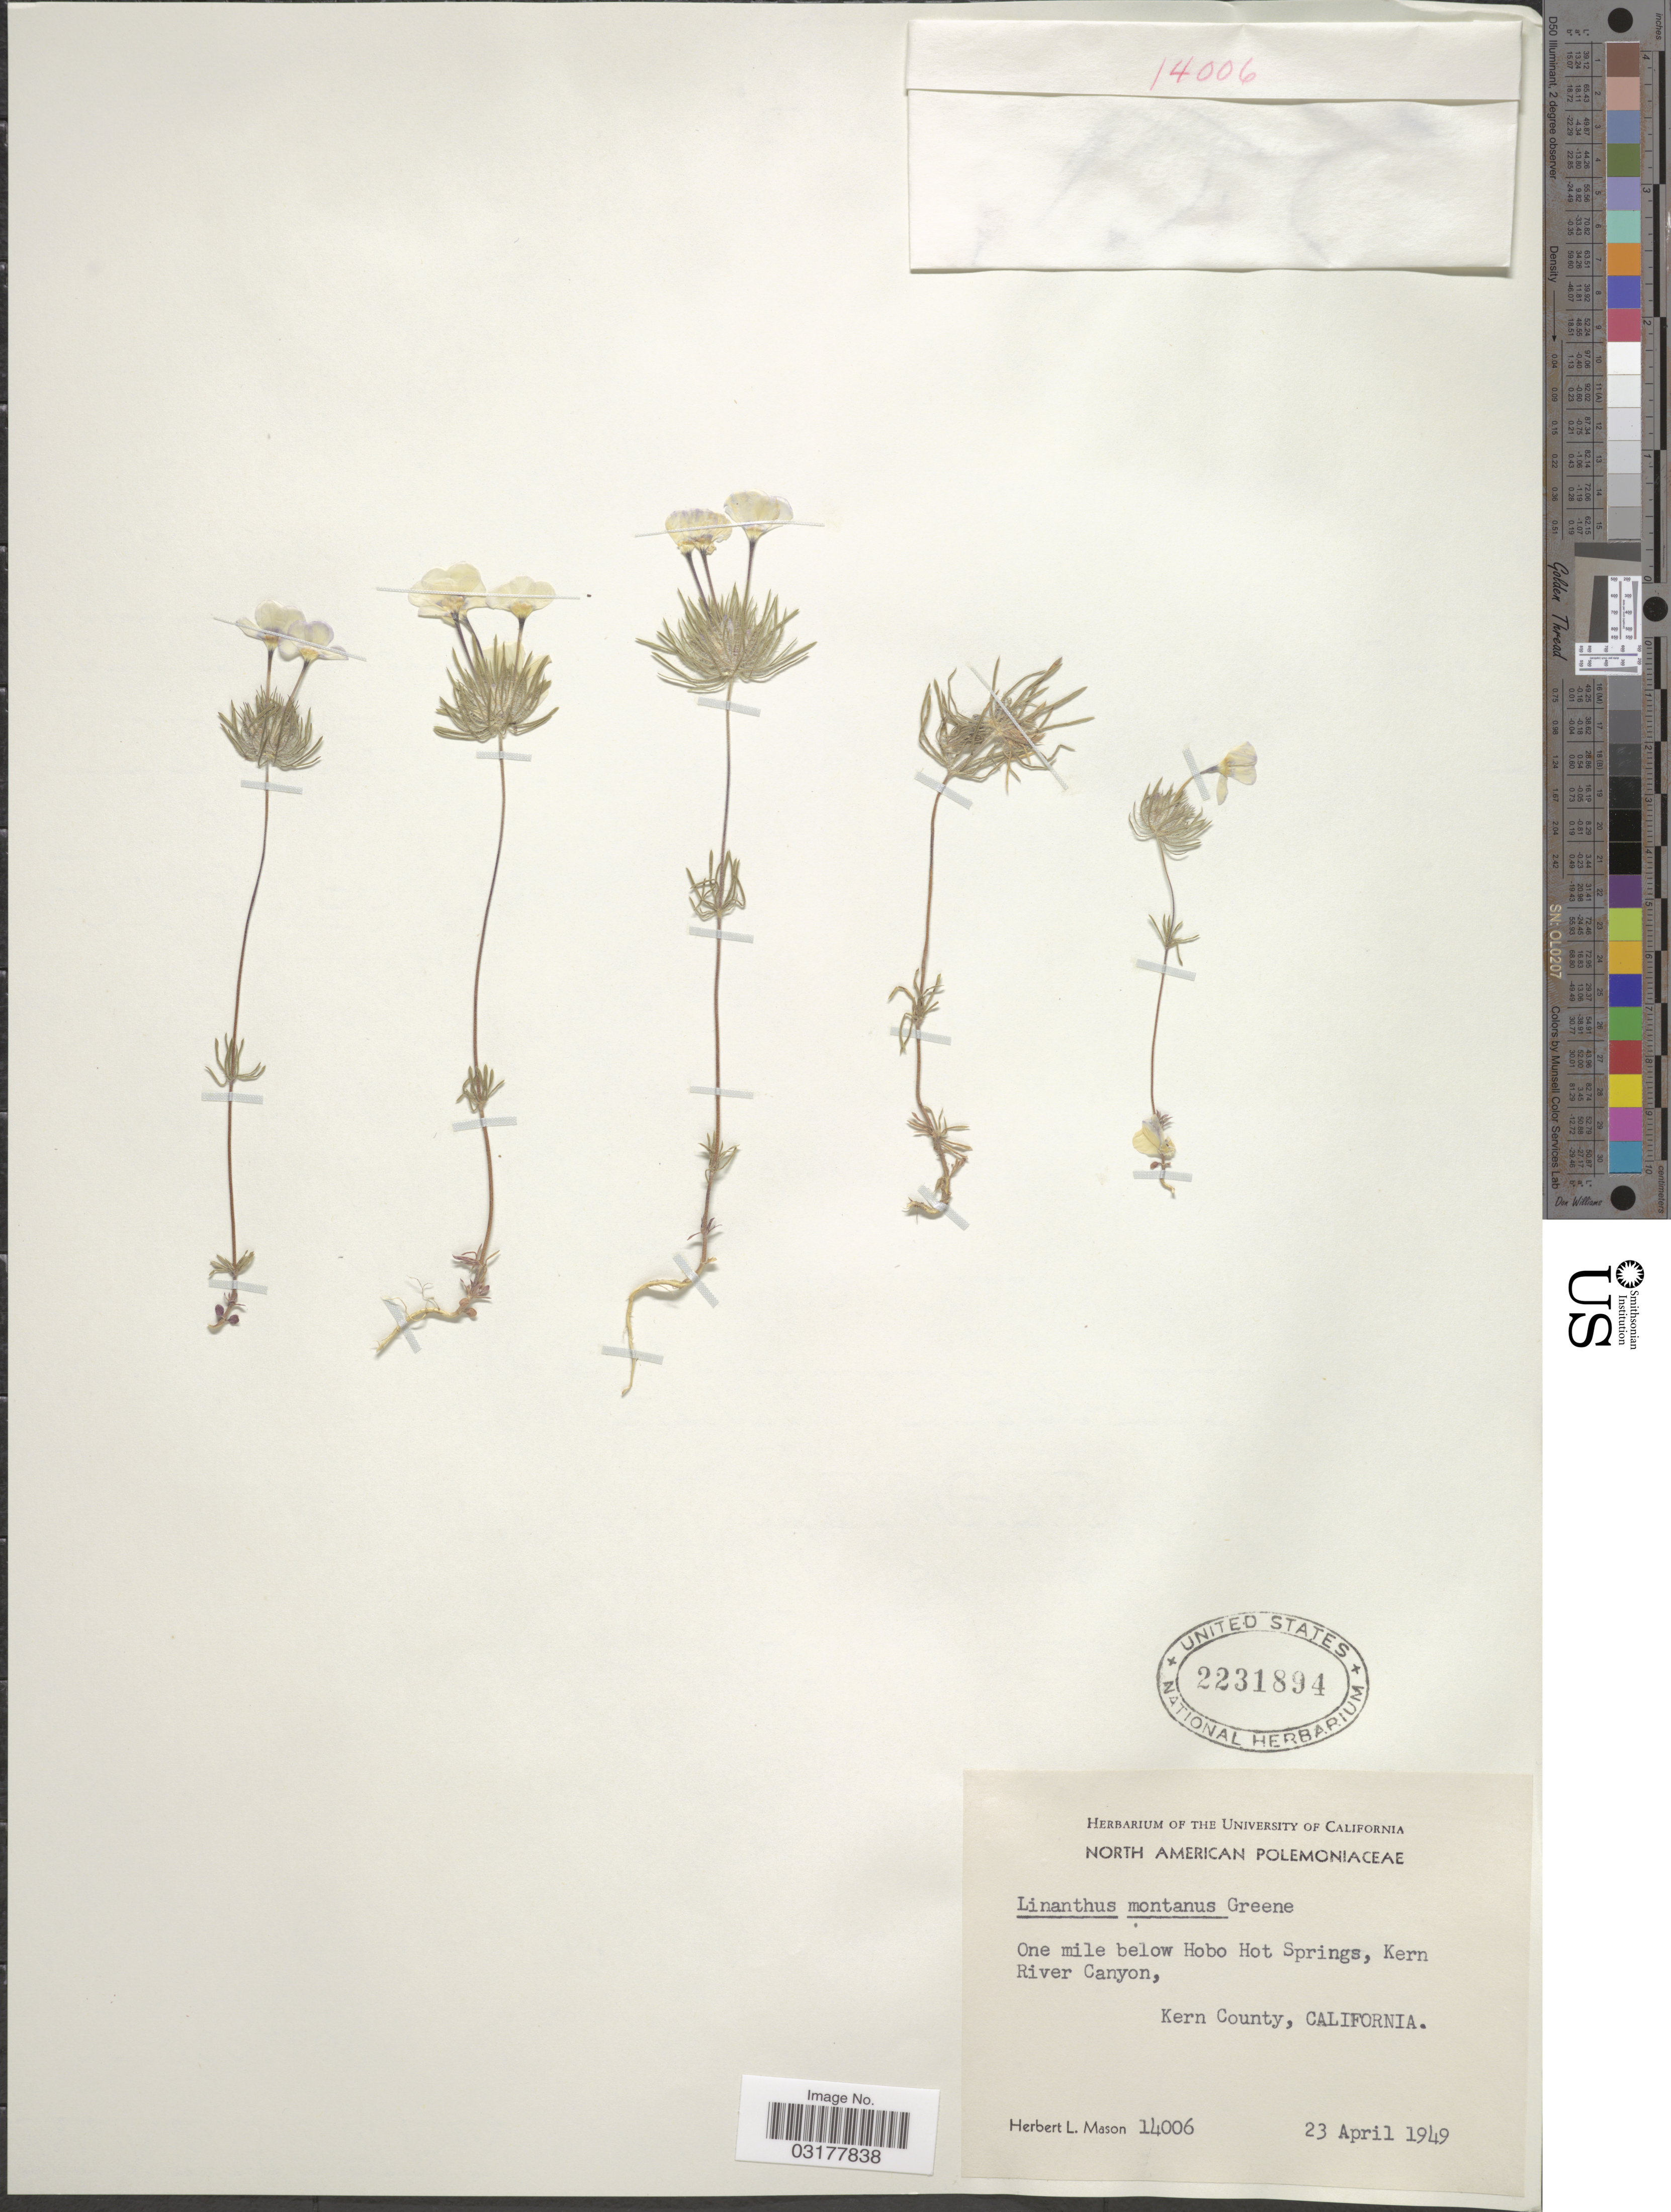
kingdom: Plantae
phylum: Tracheophyta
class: Magnoliopsida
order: Ericales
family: Polemoniaceae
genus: Leptosiphon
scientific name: Leptosiphon montanus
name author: (Greene) J.M. Porter & L.A. Johnson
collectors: H. L. Mason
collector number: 14006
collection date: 1949-04-23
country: United States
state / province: California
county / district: Kern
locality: One mile below Hobo Hot Springs, Kern River Canyon, Kern County.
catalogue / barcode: US 2231894